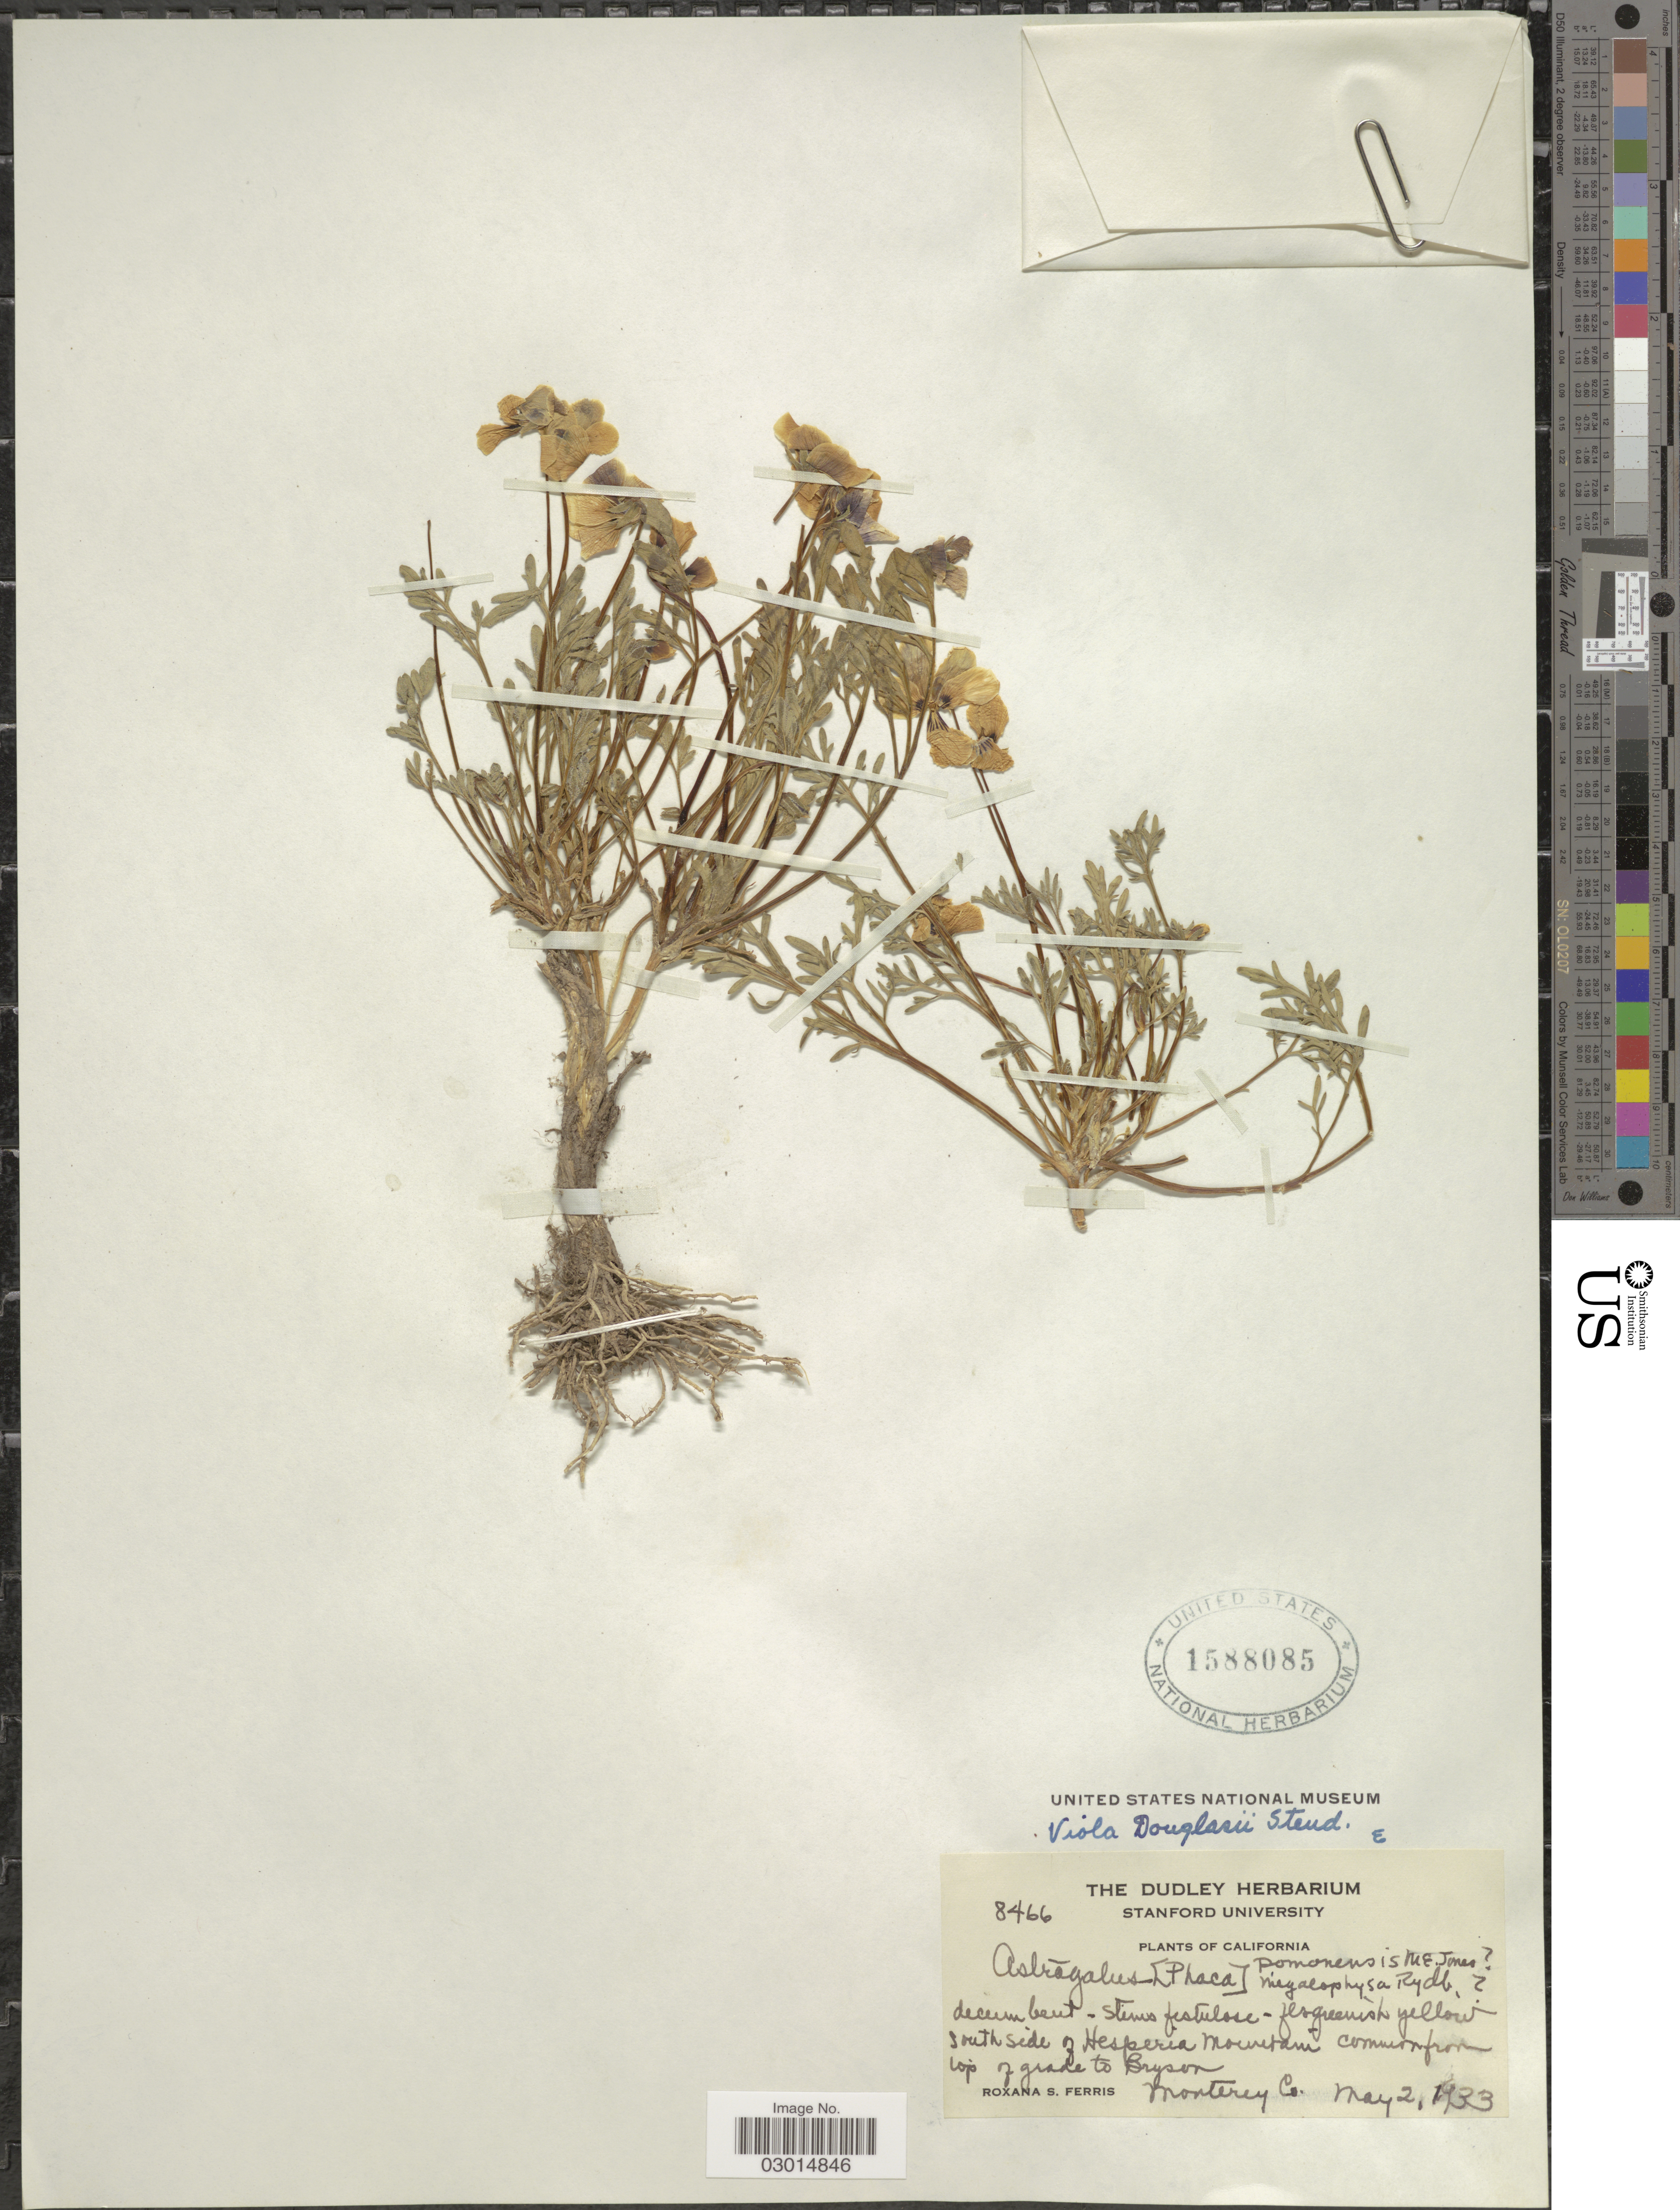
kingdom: Plantae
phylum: Tracheophyta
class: Magnoliopsida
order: Malpighiales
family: Violaceae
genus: Viola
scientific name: Viola douglasii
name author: Steud.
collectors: R. S. Ferris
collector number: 8466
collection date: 1933-05-02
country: United States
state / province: California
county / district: Monterey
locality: Top of grade to Bryson, Monterey Co.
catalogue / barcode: US 1588085